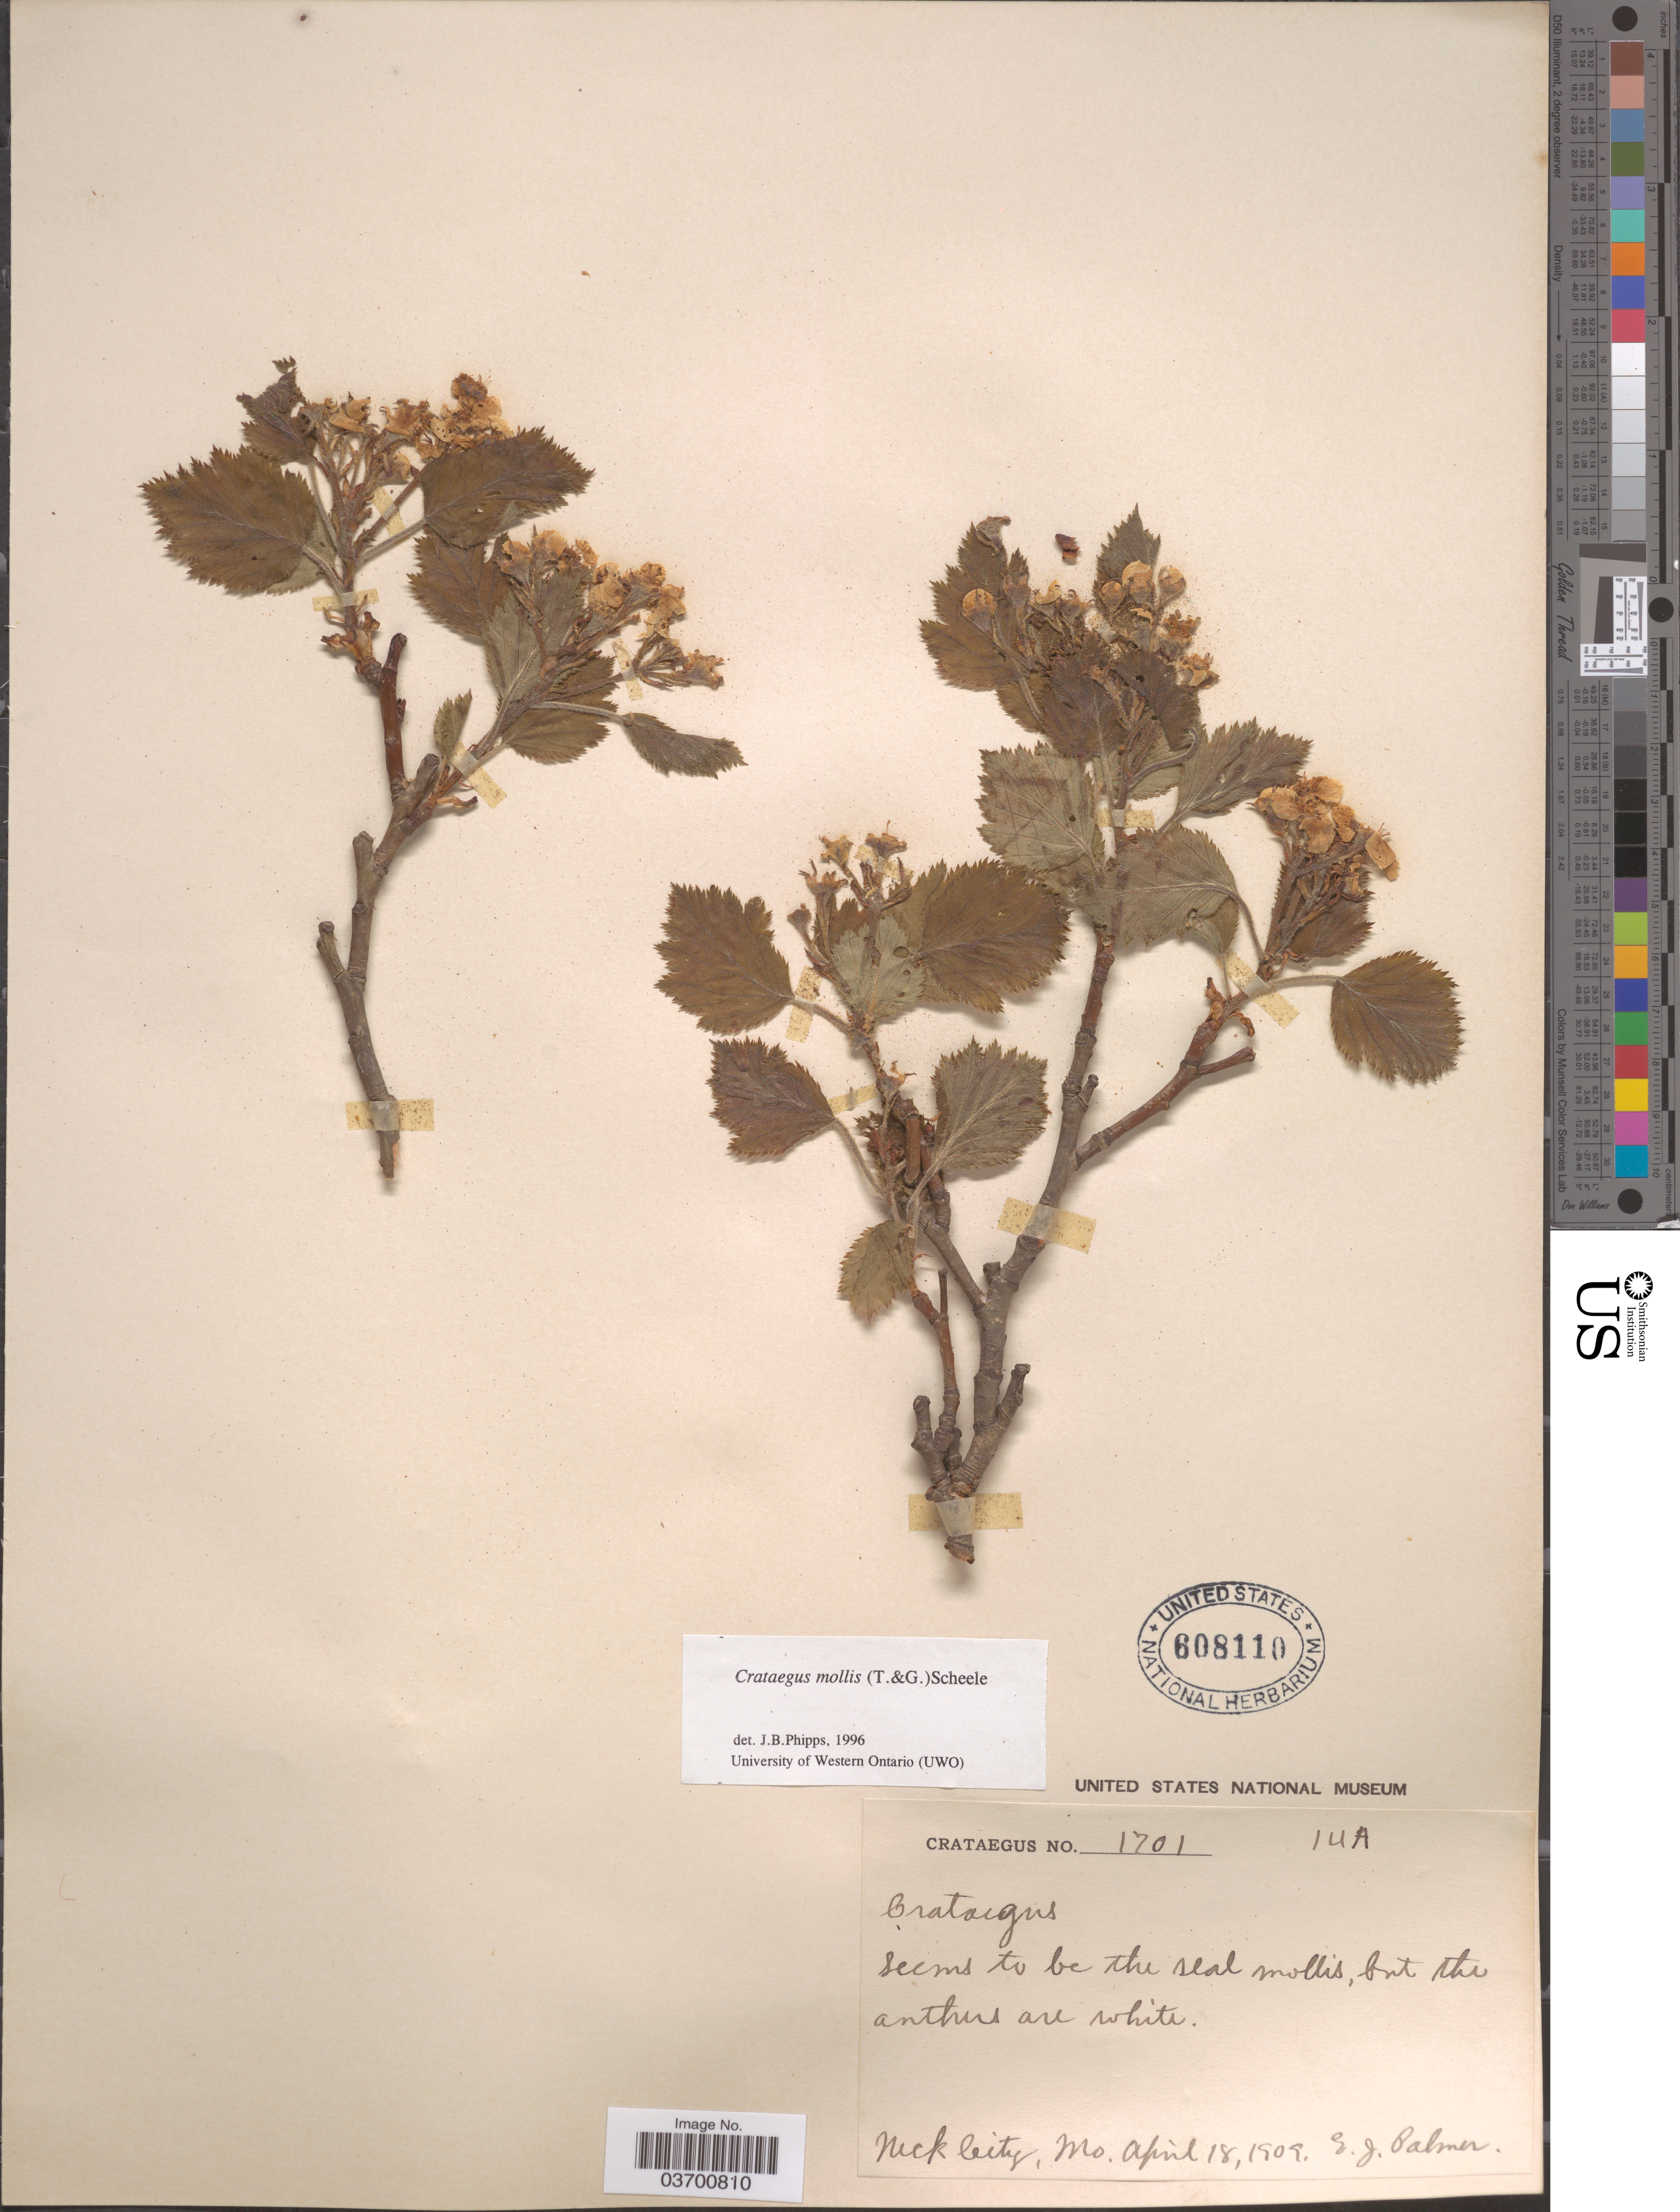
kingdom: Plantae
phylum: Tracheophyta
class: Magnoliopsida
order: Rosales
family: Rosaceae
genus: Crataegus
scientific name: Crataegus mollis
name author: (Torr. & A. Gray) Scheele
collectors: E. J. Palmer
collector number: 1701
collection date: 1909-04-18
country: United States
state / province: Missouri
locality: Neck City.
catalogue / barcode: US 608110